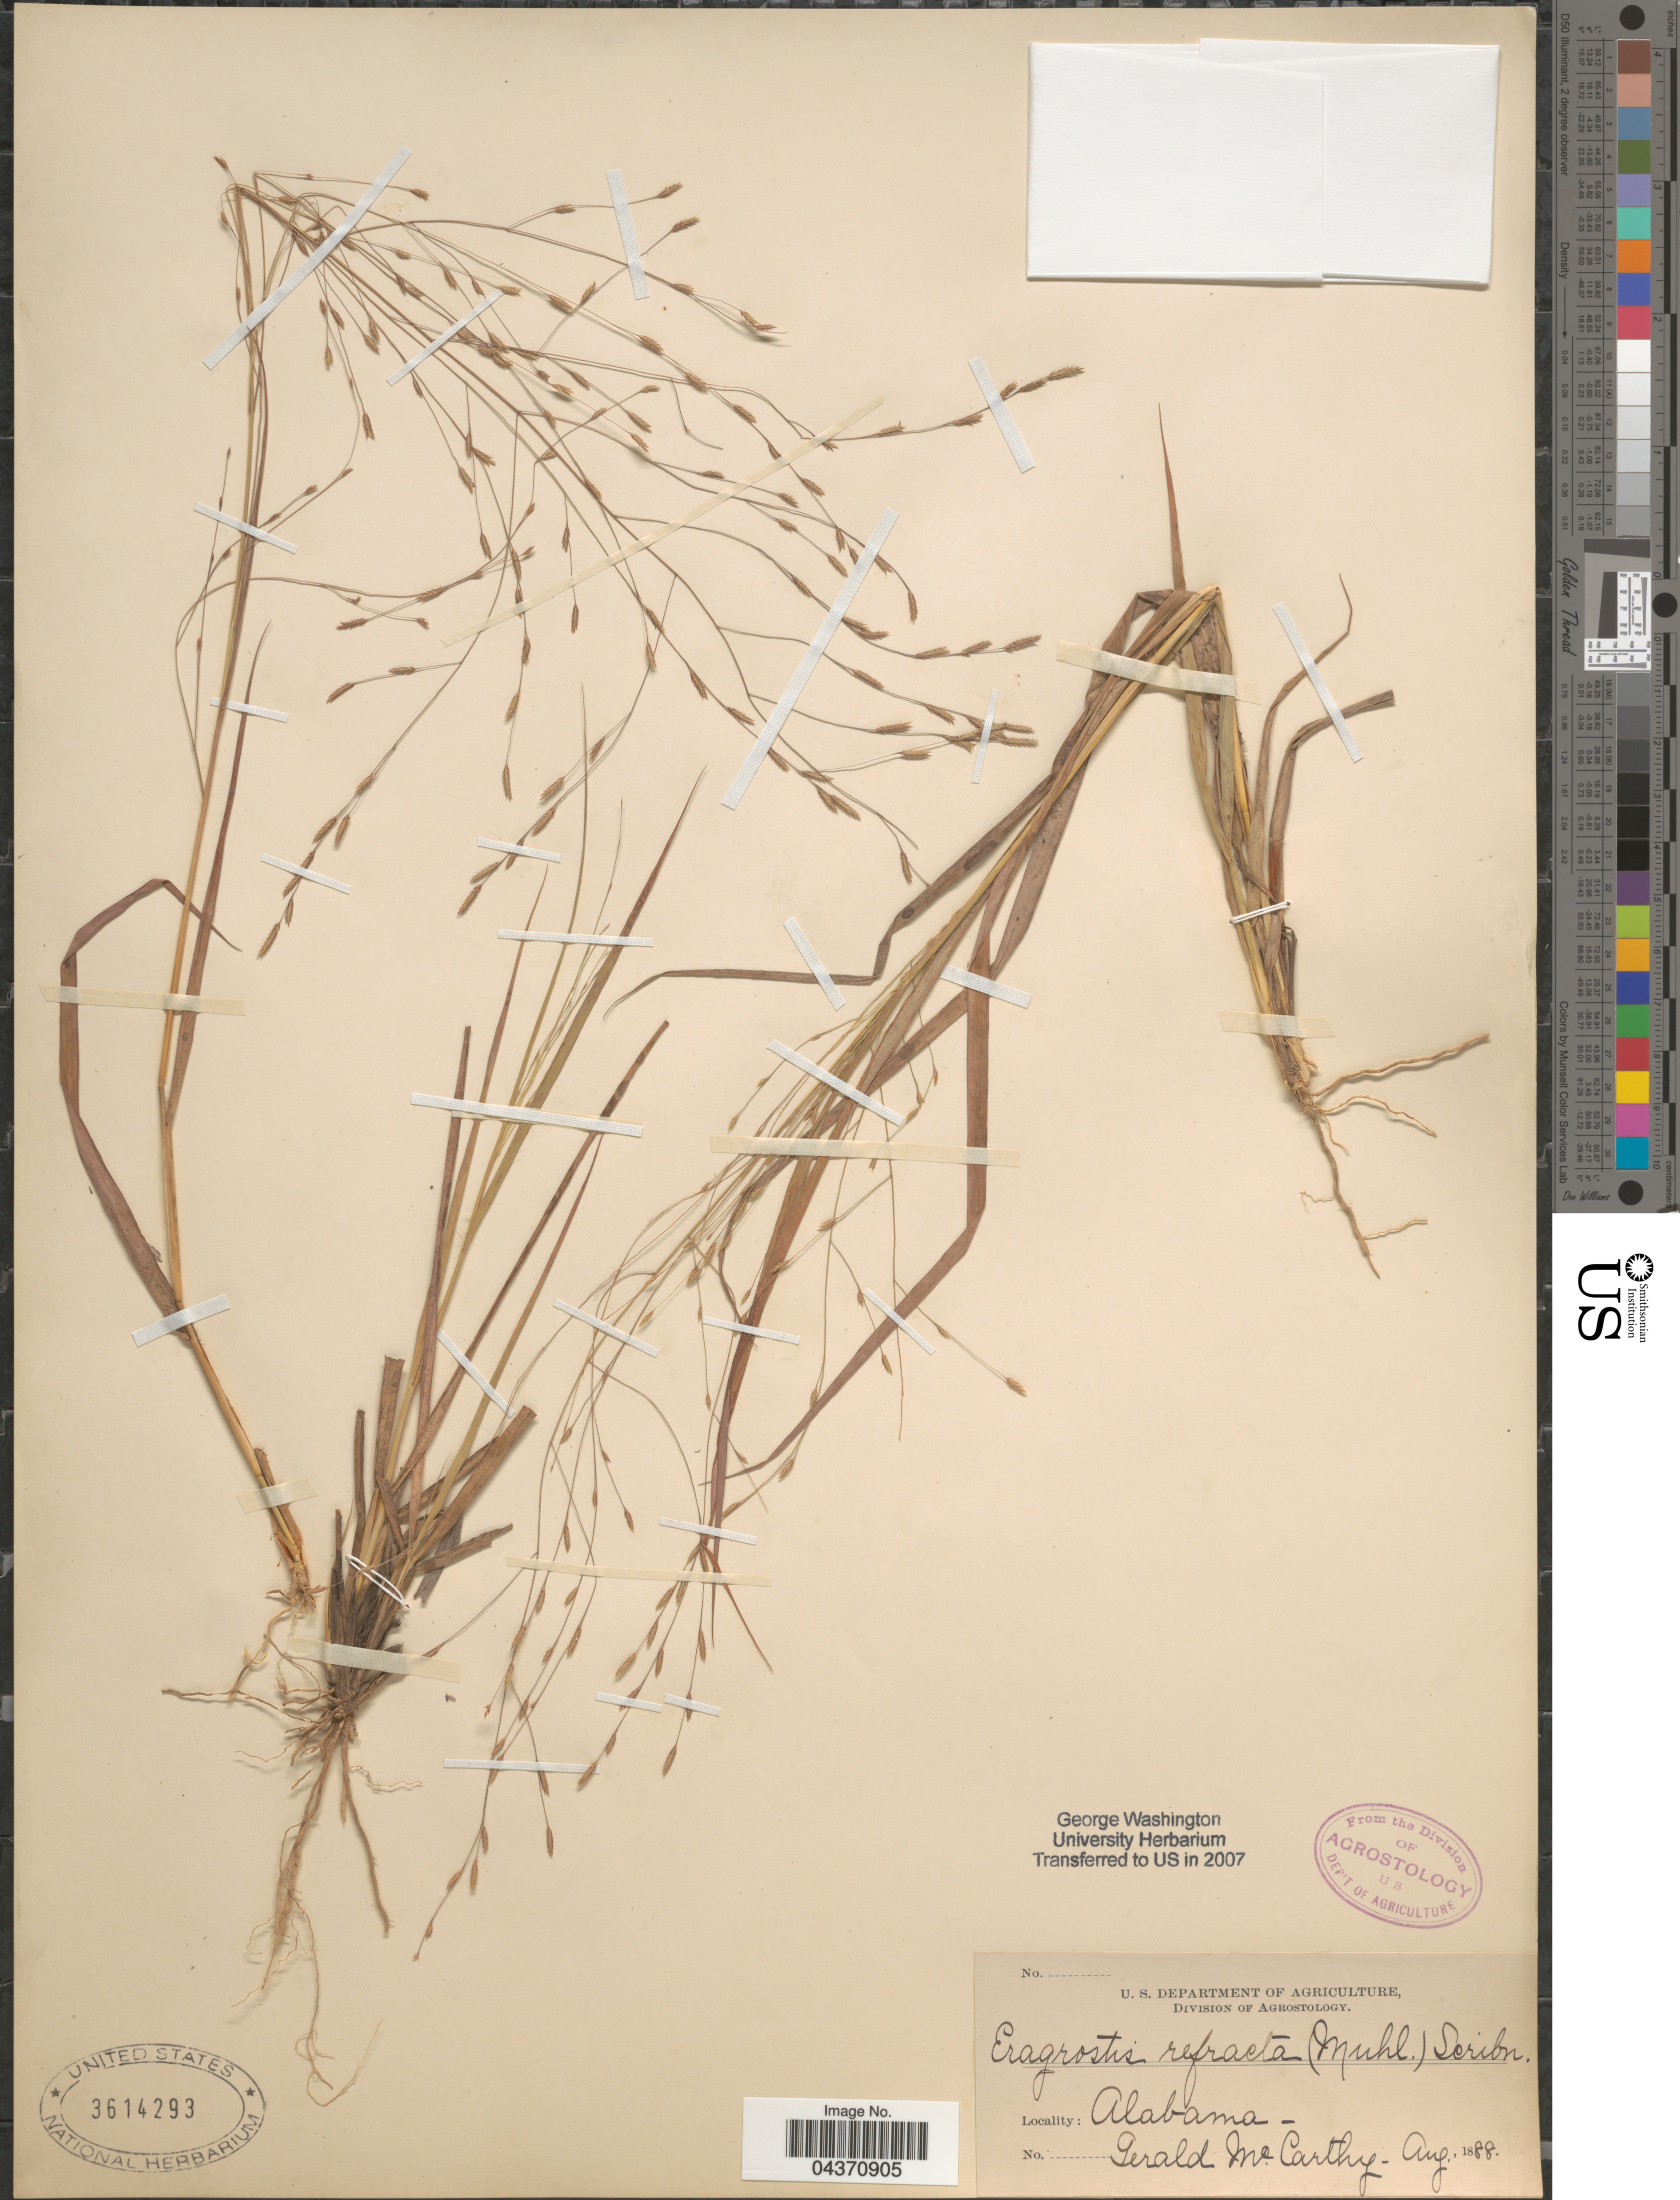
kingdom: Plantae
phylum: Tracheophyta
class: Liliopsida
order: Poales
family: Poaceae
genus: Eragrostis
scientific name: Eragrostis refracta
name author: (Muhl.) Scribn.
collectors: G. McCarthy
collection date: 1888-08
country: United States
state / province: Alabama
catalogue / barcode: US 3614293